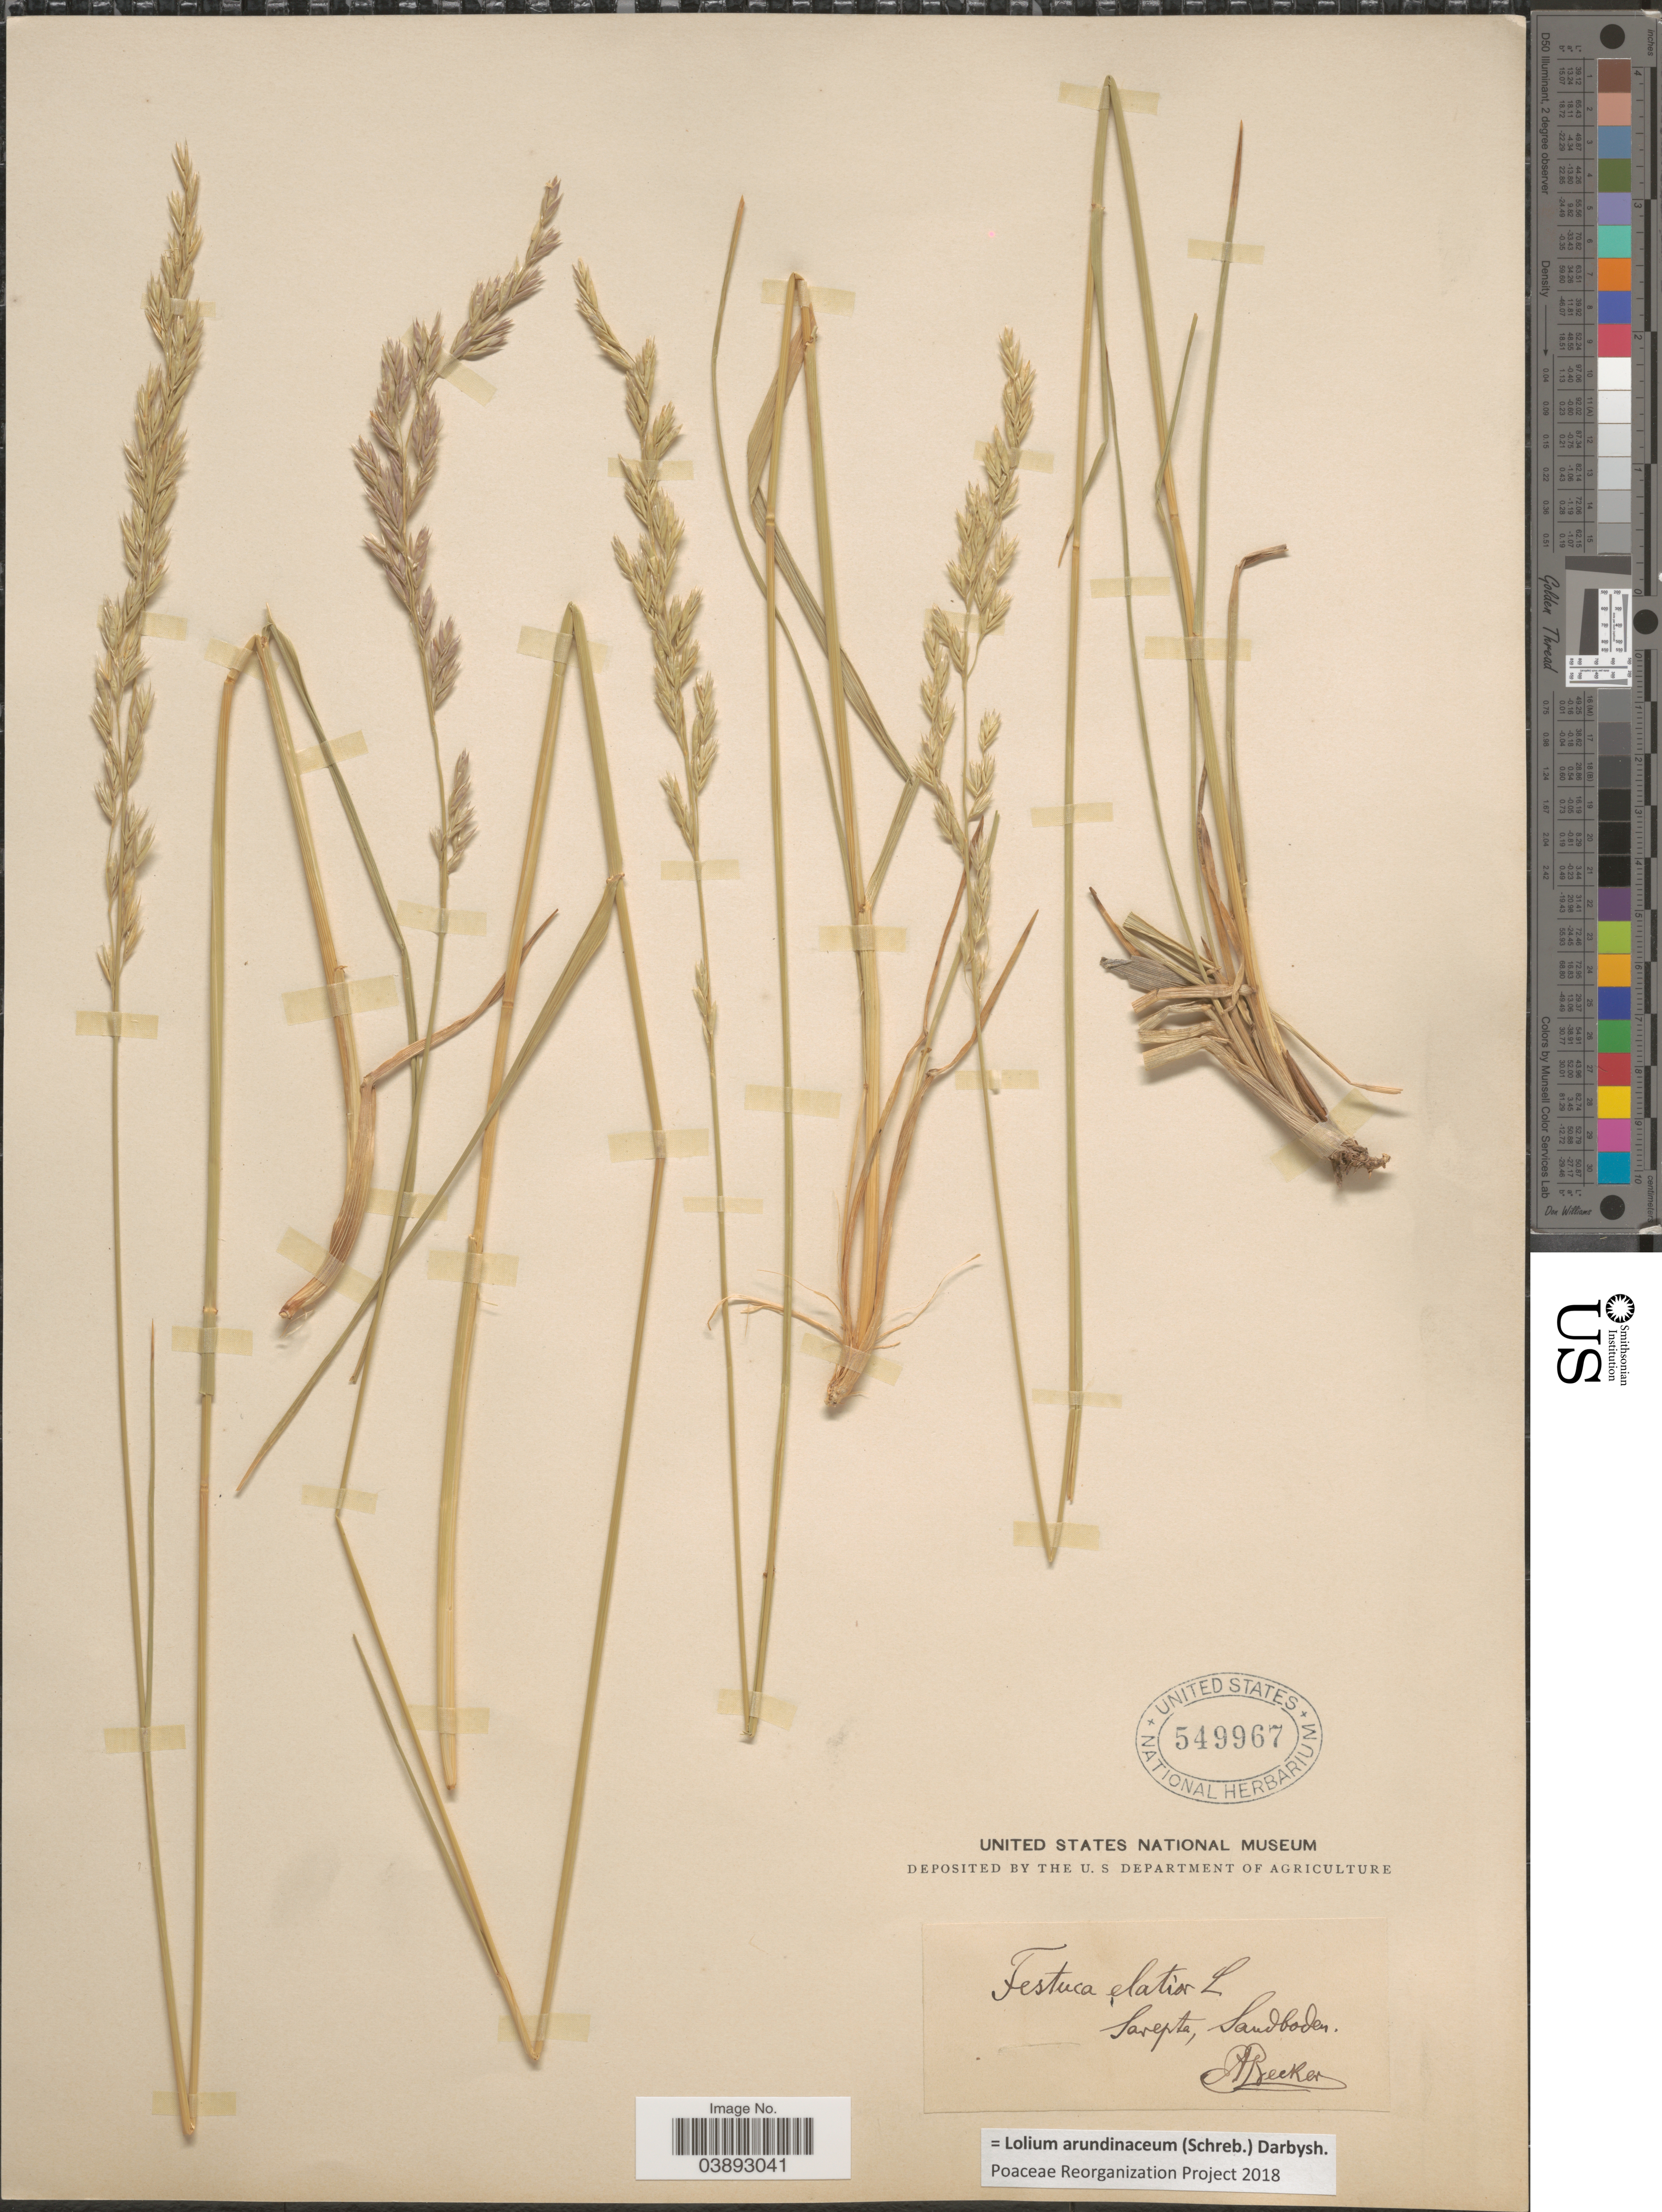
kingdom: Plantae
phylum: Tracheophyta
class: Liliopsida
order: Poales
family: Poaceae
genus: Lolium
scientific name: Lolium arundinaceum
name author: (Schreb.) Darbysh.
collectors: A. Becker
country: Russian Federation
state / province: Volgograd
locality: Sarepta, Sandboden.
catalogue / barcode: US 549967